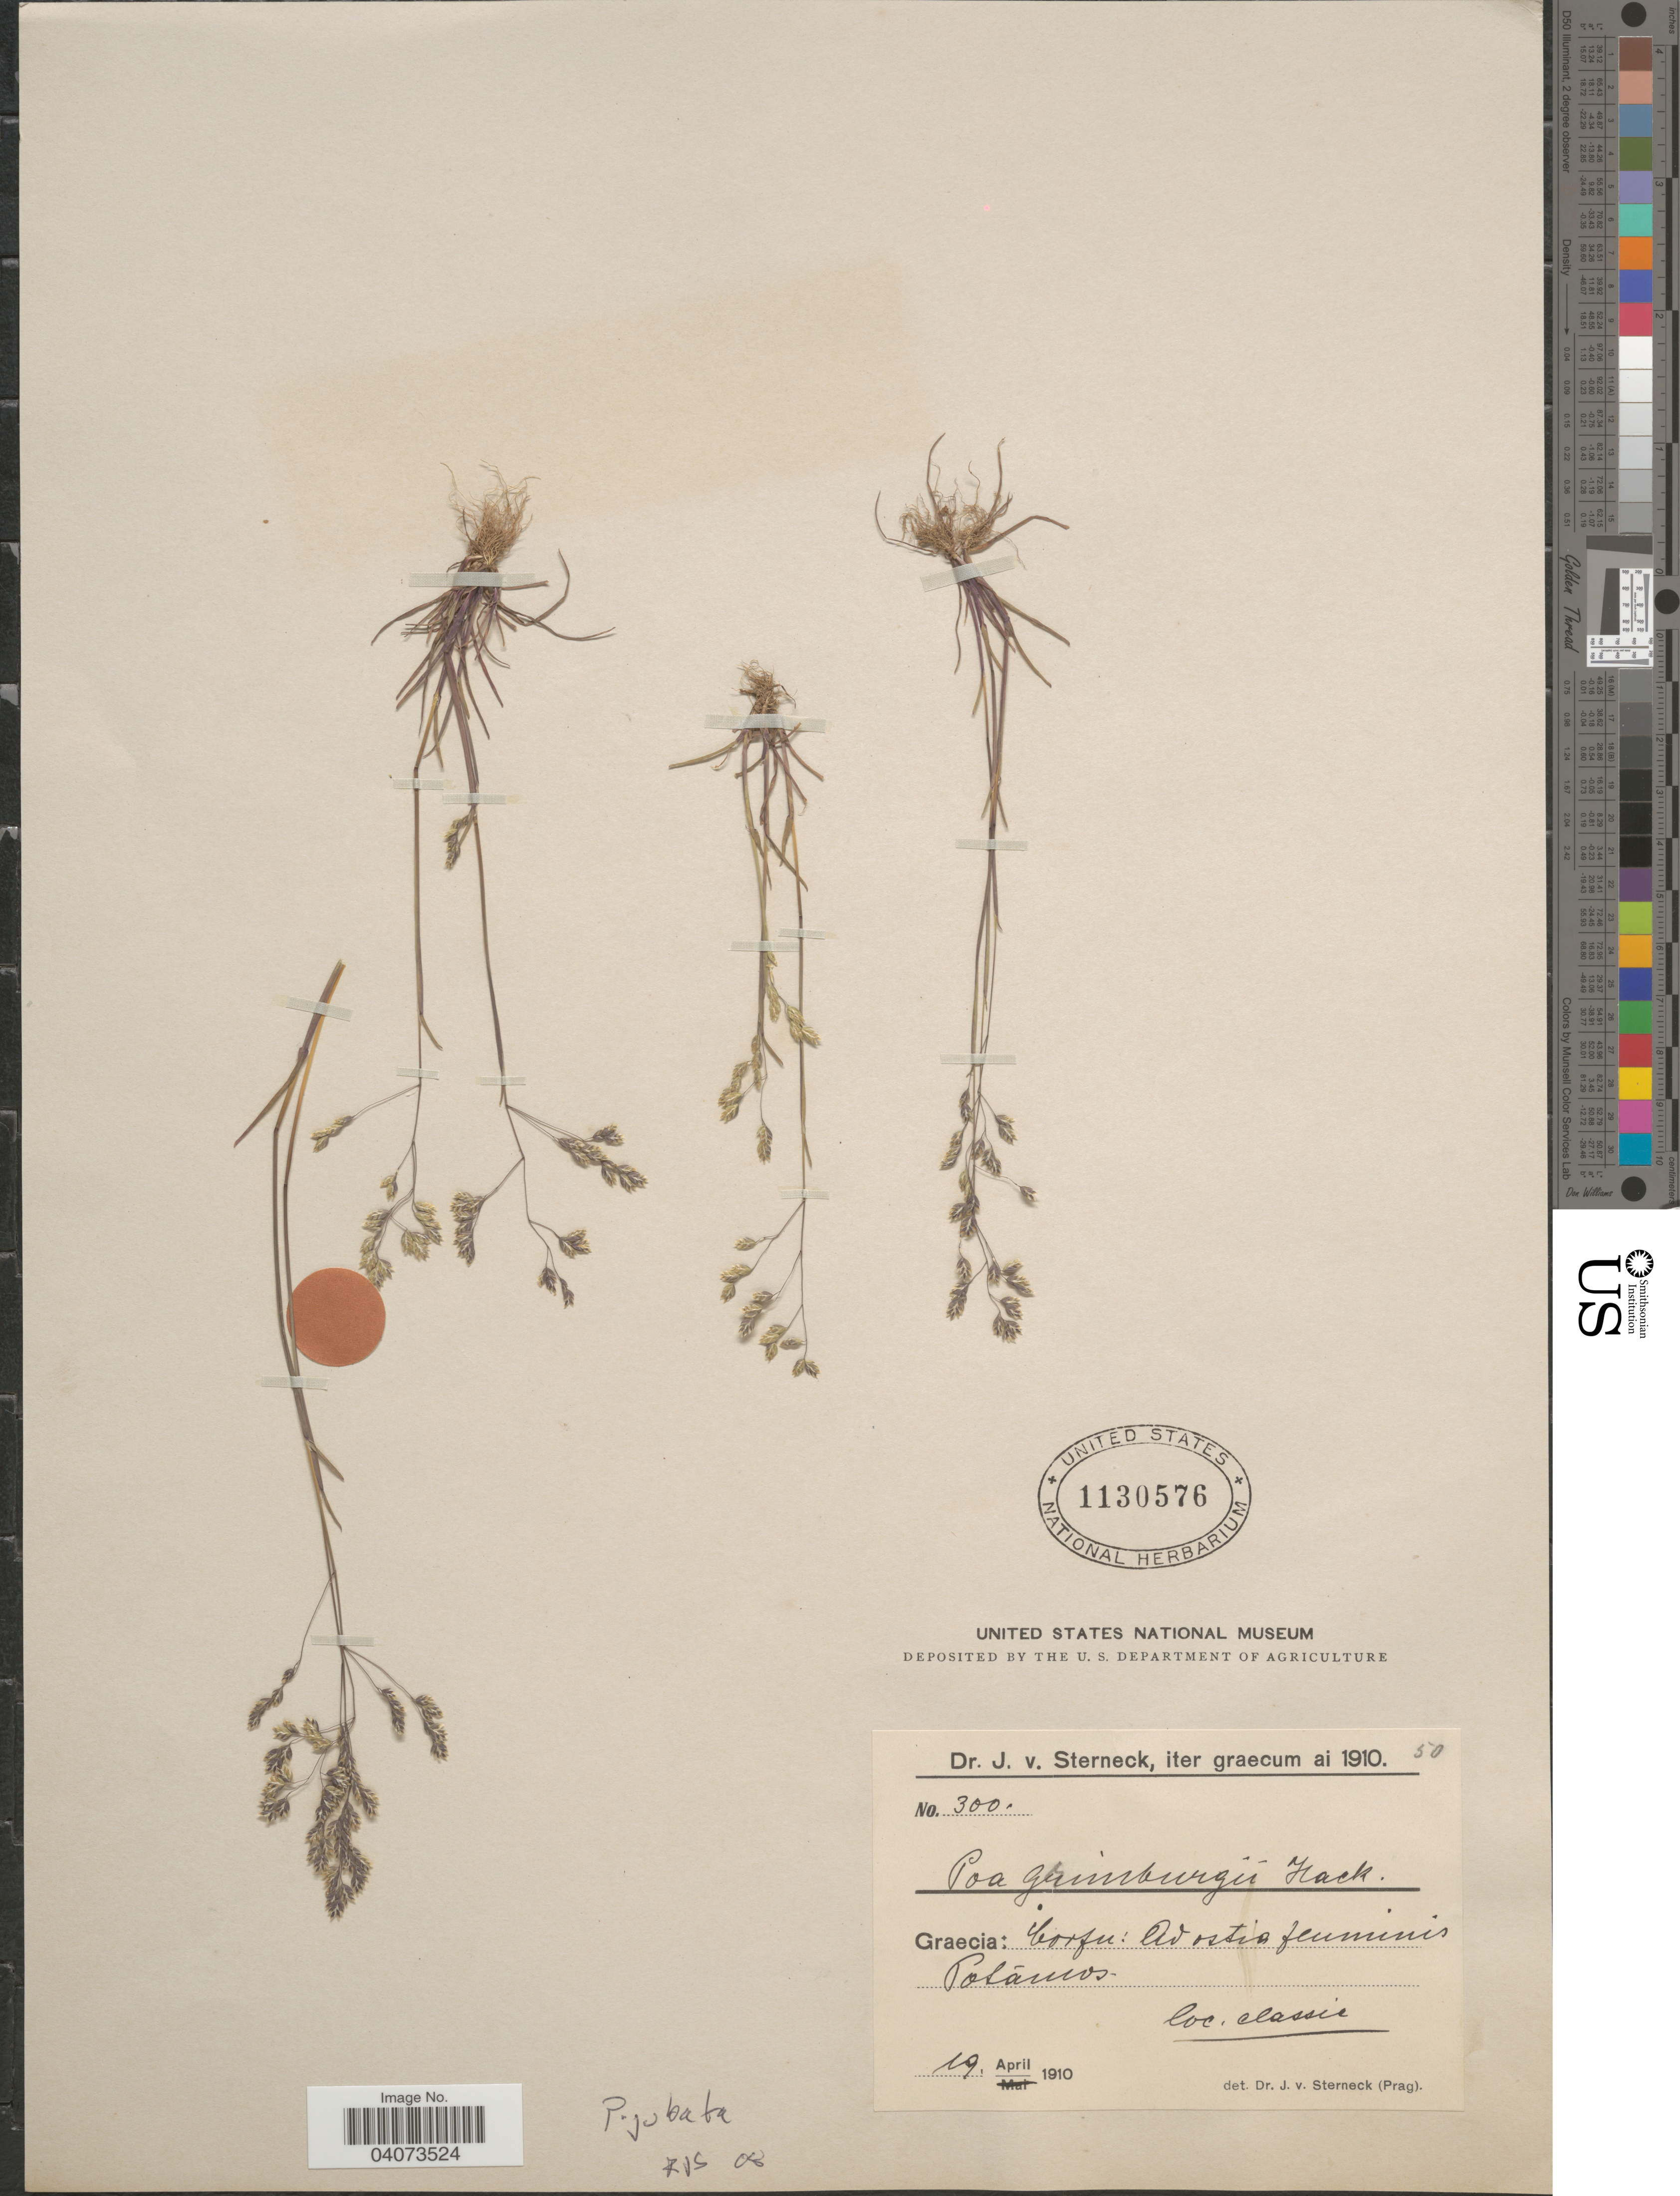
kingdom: Plantae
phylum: Tracheophyta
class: Liliopsida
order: Poales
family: Poaceae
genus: Poa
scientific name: Poa jubata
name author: A. Kern.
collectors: J. von Sterneck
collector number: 300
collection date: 1910-04-19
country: Greece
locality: Graecia: Corsu: Ad ostia flumin Potamos.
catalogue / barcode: US 1130576